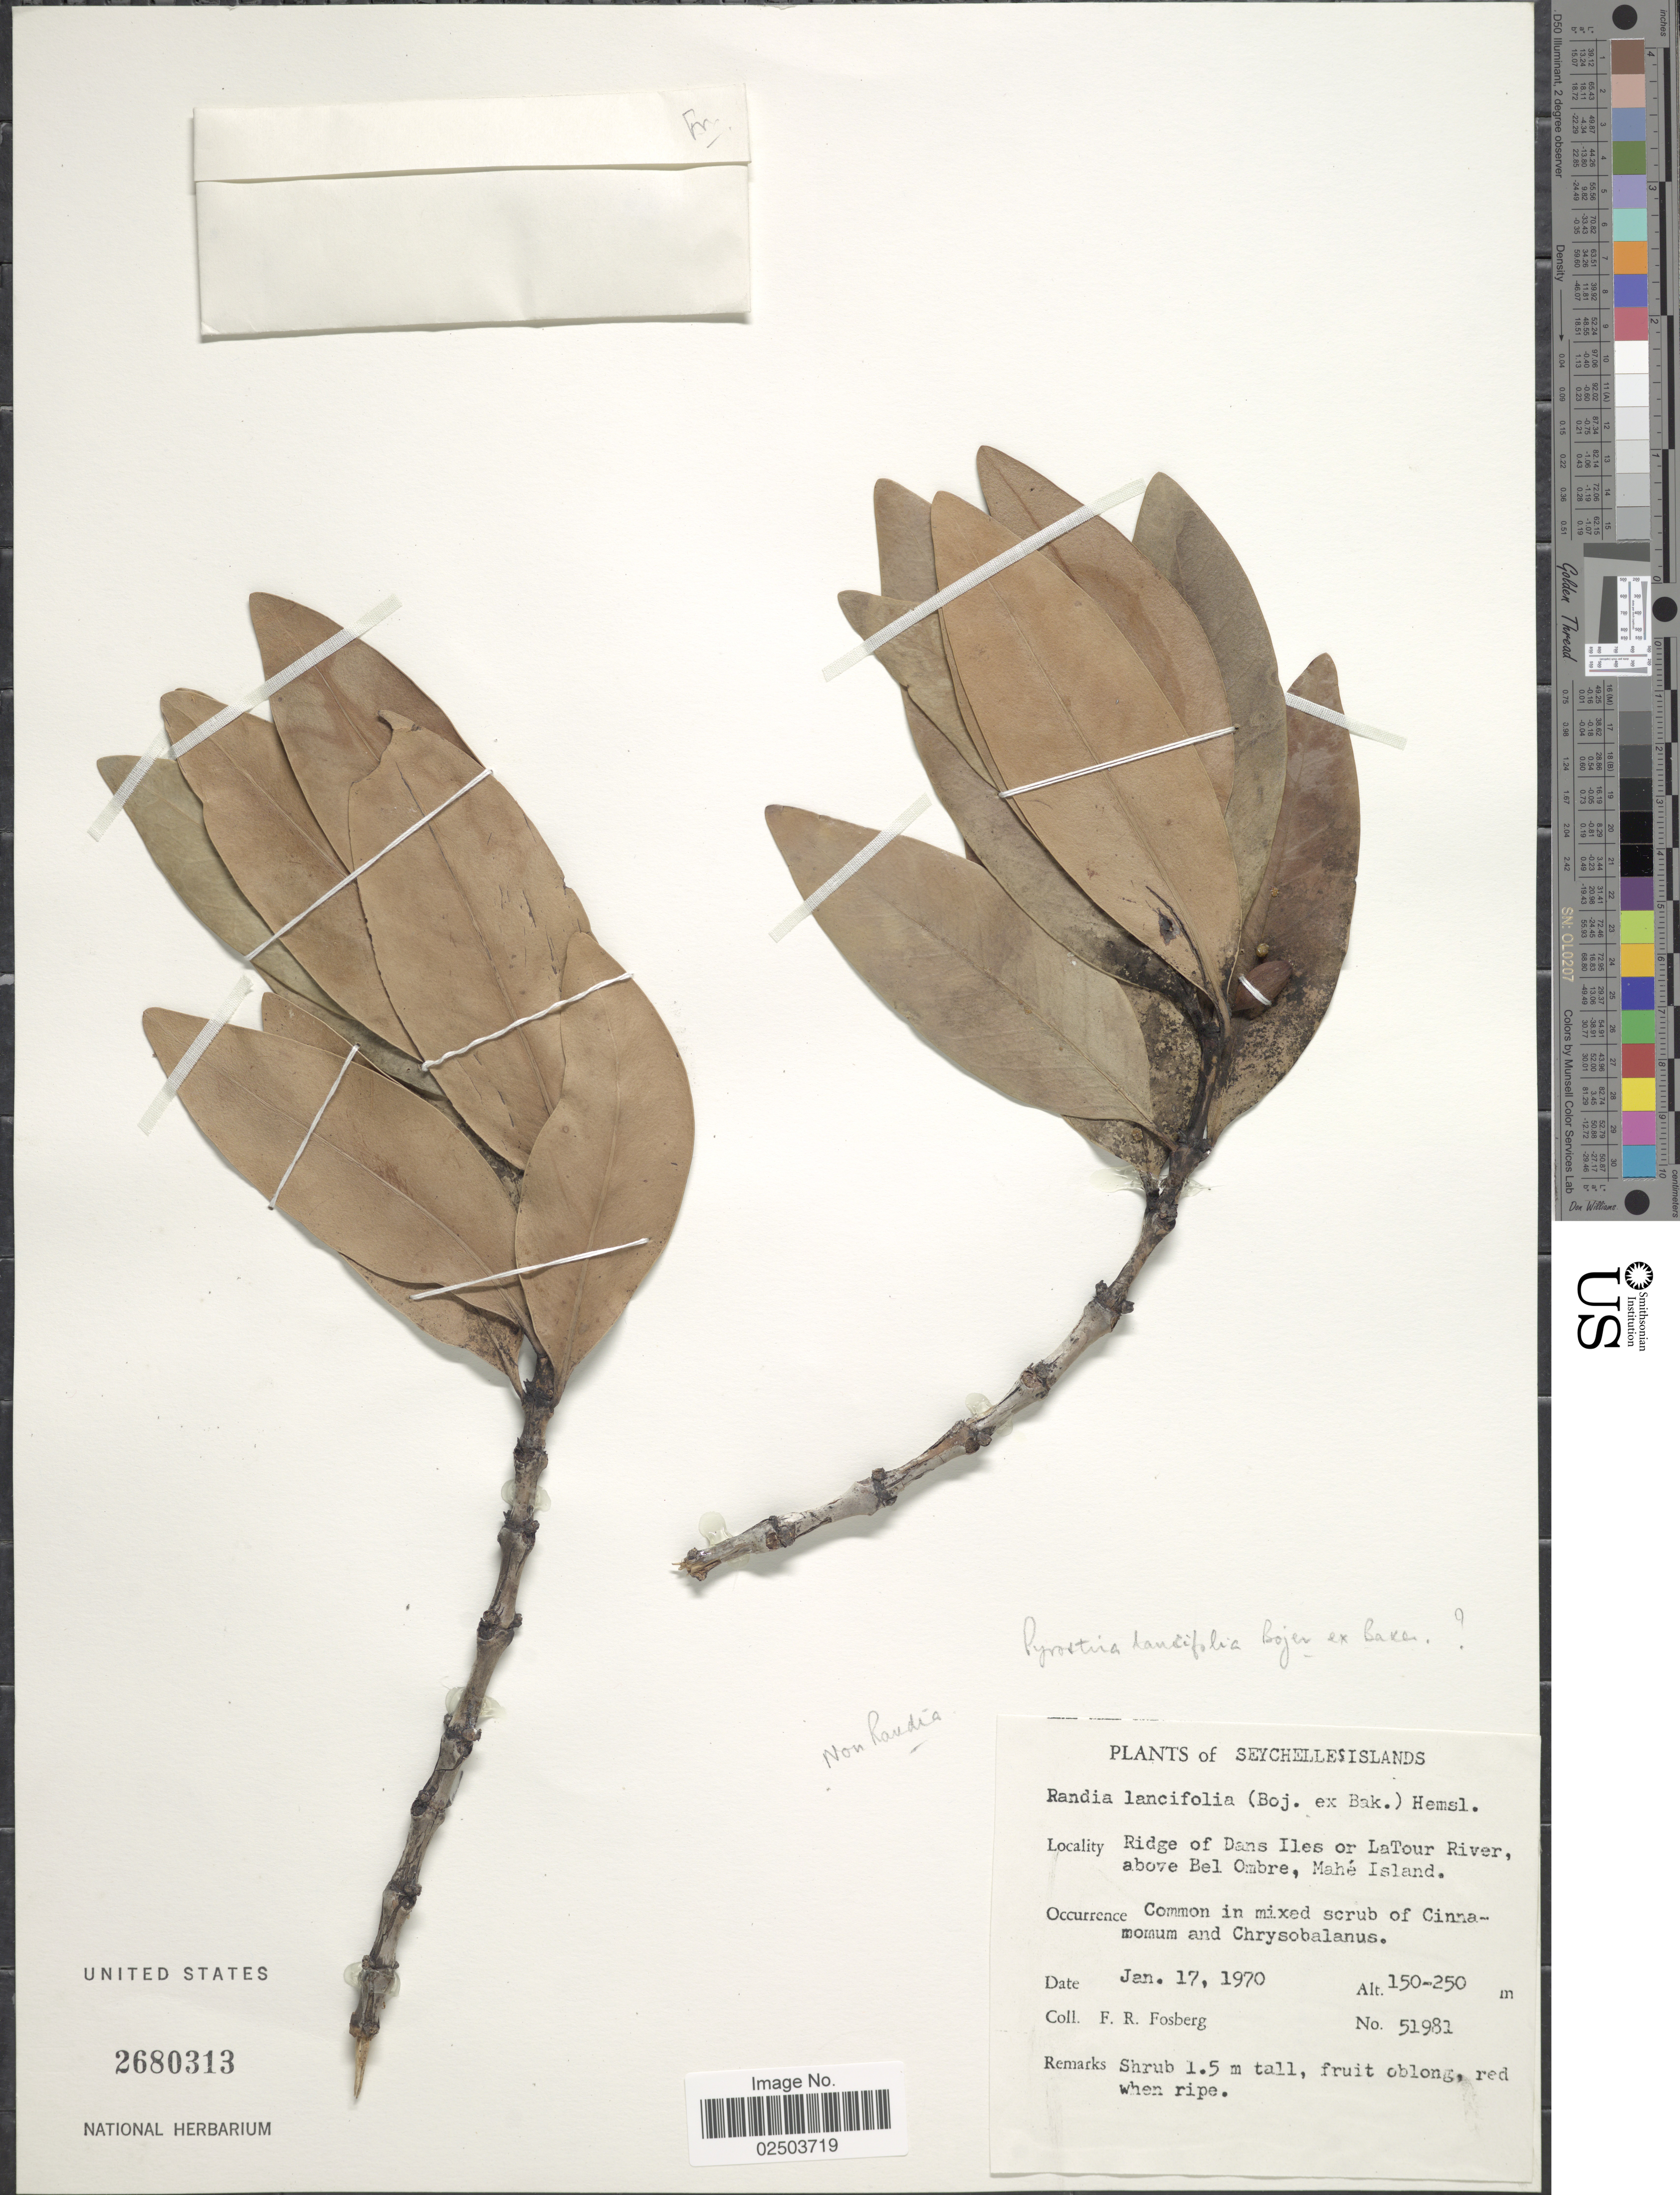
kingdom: Plantae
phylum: Tracheophyta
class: Magnoliopsida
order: Gentianales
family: Rubiaceae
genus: Pyrostria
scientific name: Pyrostria lancifolia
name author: Bojer ex Baker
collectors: F. R. Fosberg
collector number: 51981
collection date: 1970-01-17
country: Seychelles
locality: Seychelles Islands. Ridge of Dans Iles or LaTour River, above Bel Ombre, Mahe Island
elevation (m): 150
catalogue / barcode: US 2680313